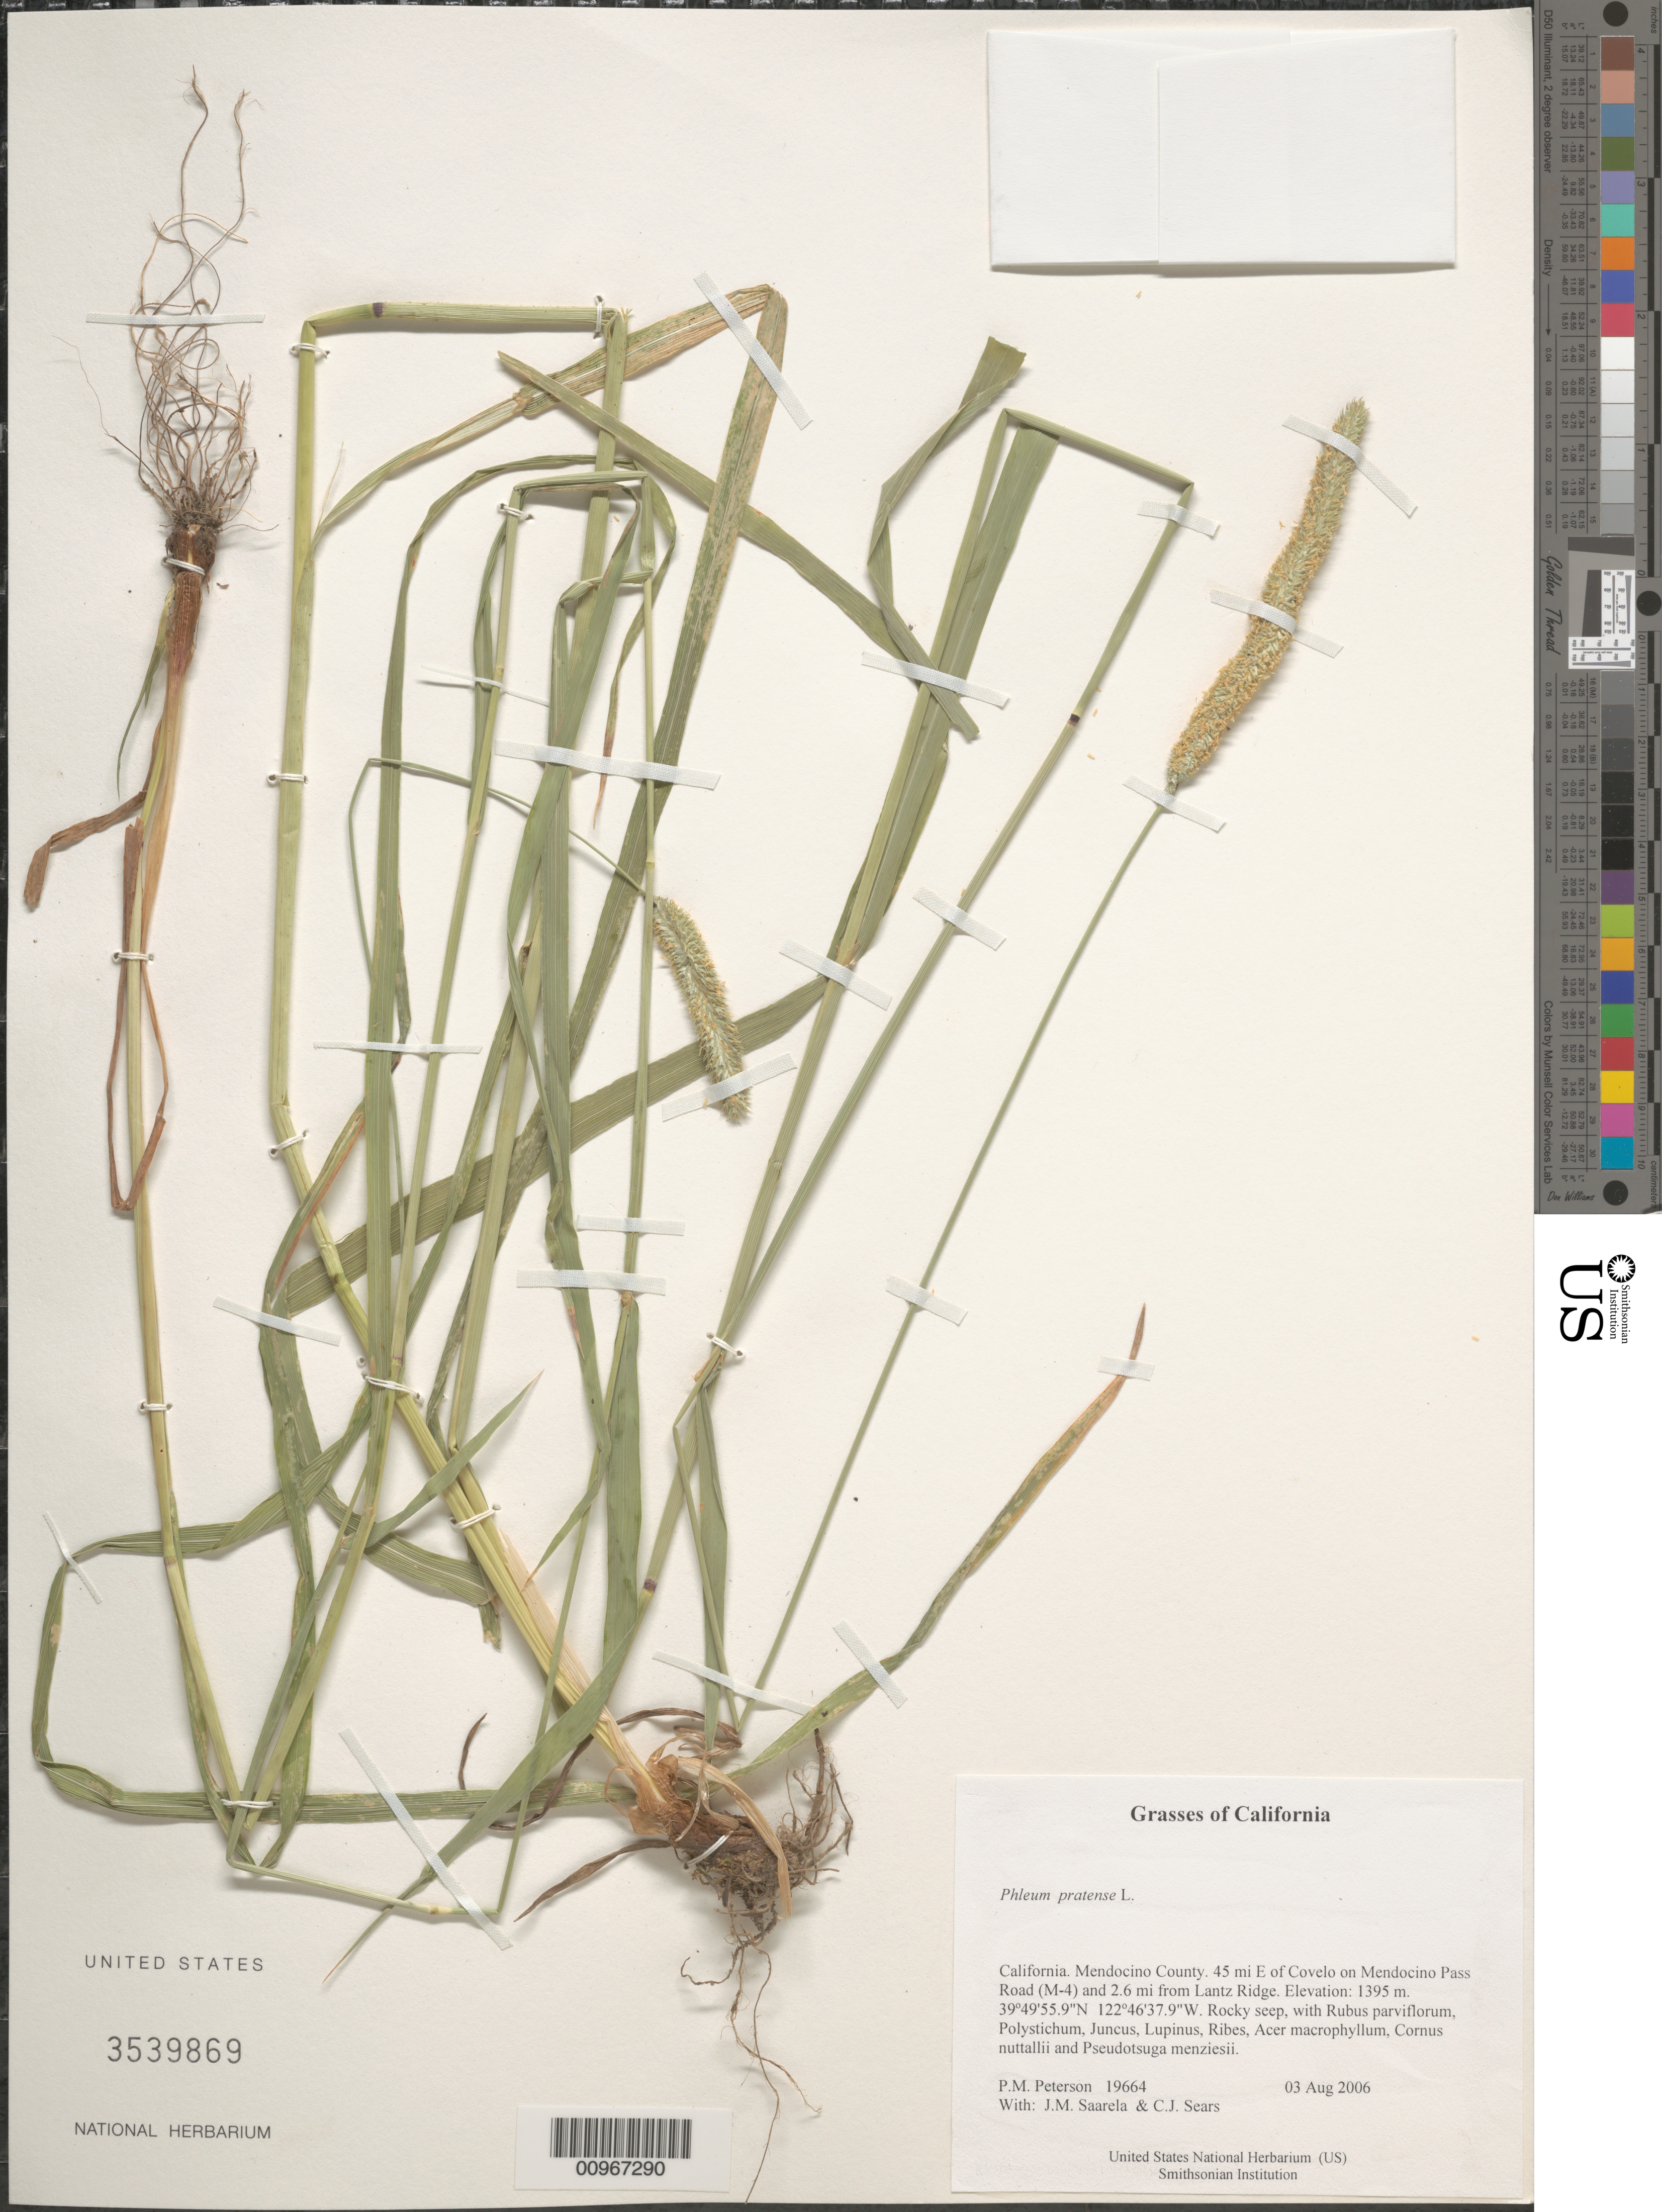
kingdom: Plantae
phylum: Tracheophyta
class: Liliopsida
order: Poales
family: Poaceae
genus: Phleum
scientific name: Phleum pratense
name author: L.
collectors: P. M. Peterson, J. Saarela & C. Sears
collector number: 19664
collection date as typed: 03 Aug 2006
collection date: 2006-08-03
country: United States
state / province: California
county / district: Mendocino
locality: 45 mi E of Covelo on Mendocino Pass Road (M-4) and 2.6 mi from Lantz Ridge.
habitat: Rocky seep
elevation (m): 1395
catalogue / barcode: US 3539869